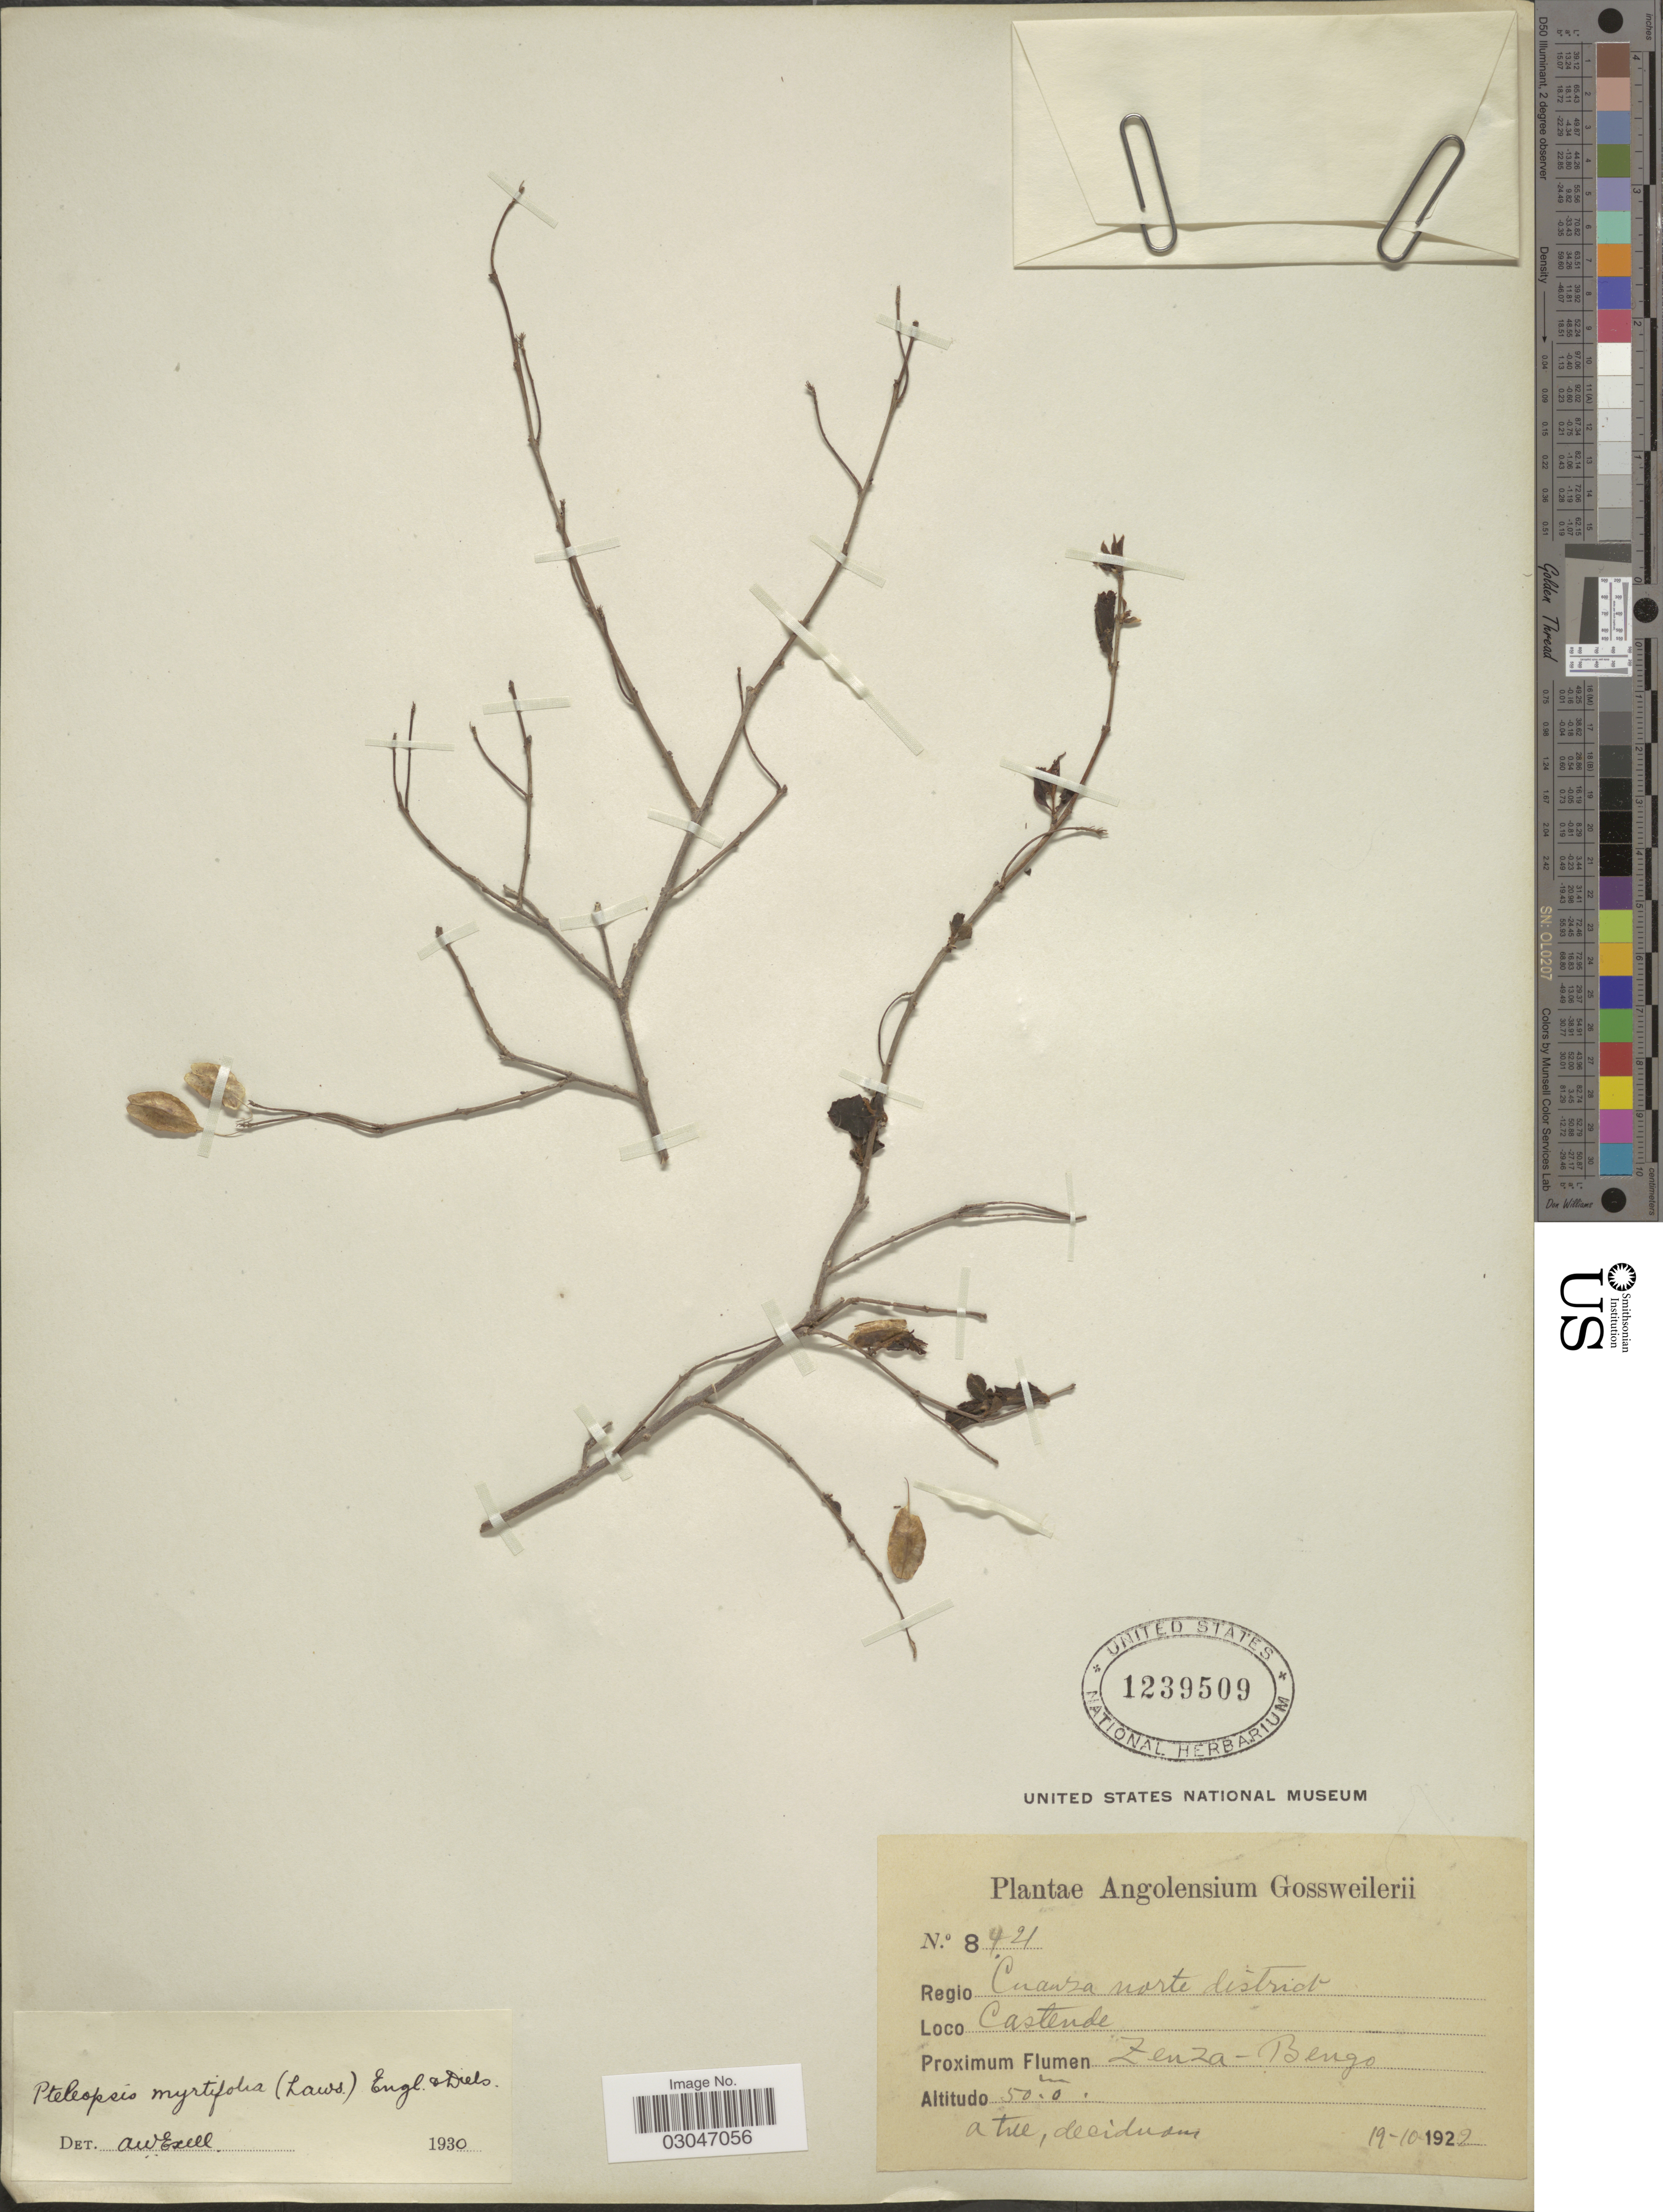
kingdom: Plantae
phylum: Tracheophyta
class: Magnoliopsida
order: Myrtales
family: Combretaceae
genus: Terminalia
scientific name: Terminalia myrtifolia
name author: (M.A. Lawson) Gere & Boatwr.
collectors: -. Gossweiler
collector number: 8421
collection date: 1922-10-19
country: Angola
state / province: Cuanza Norte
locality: Regio Cuanza norte district, Castende.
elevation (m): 50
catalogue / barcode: US 1239509